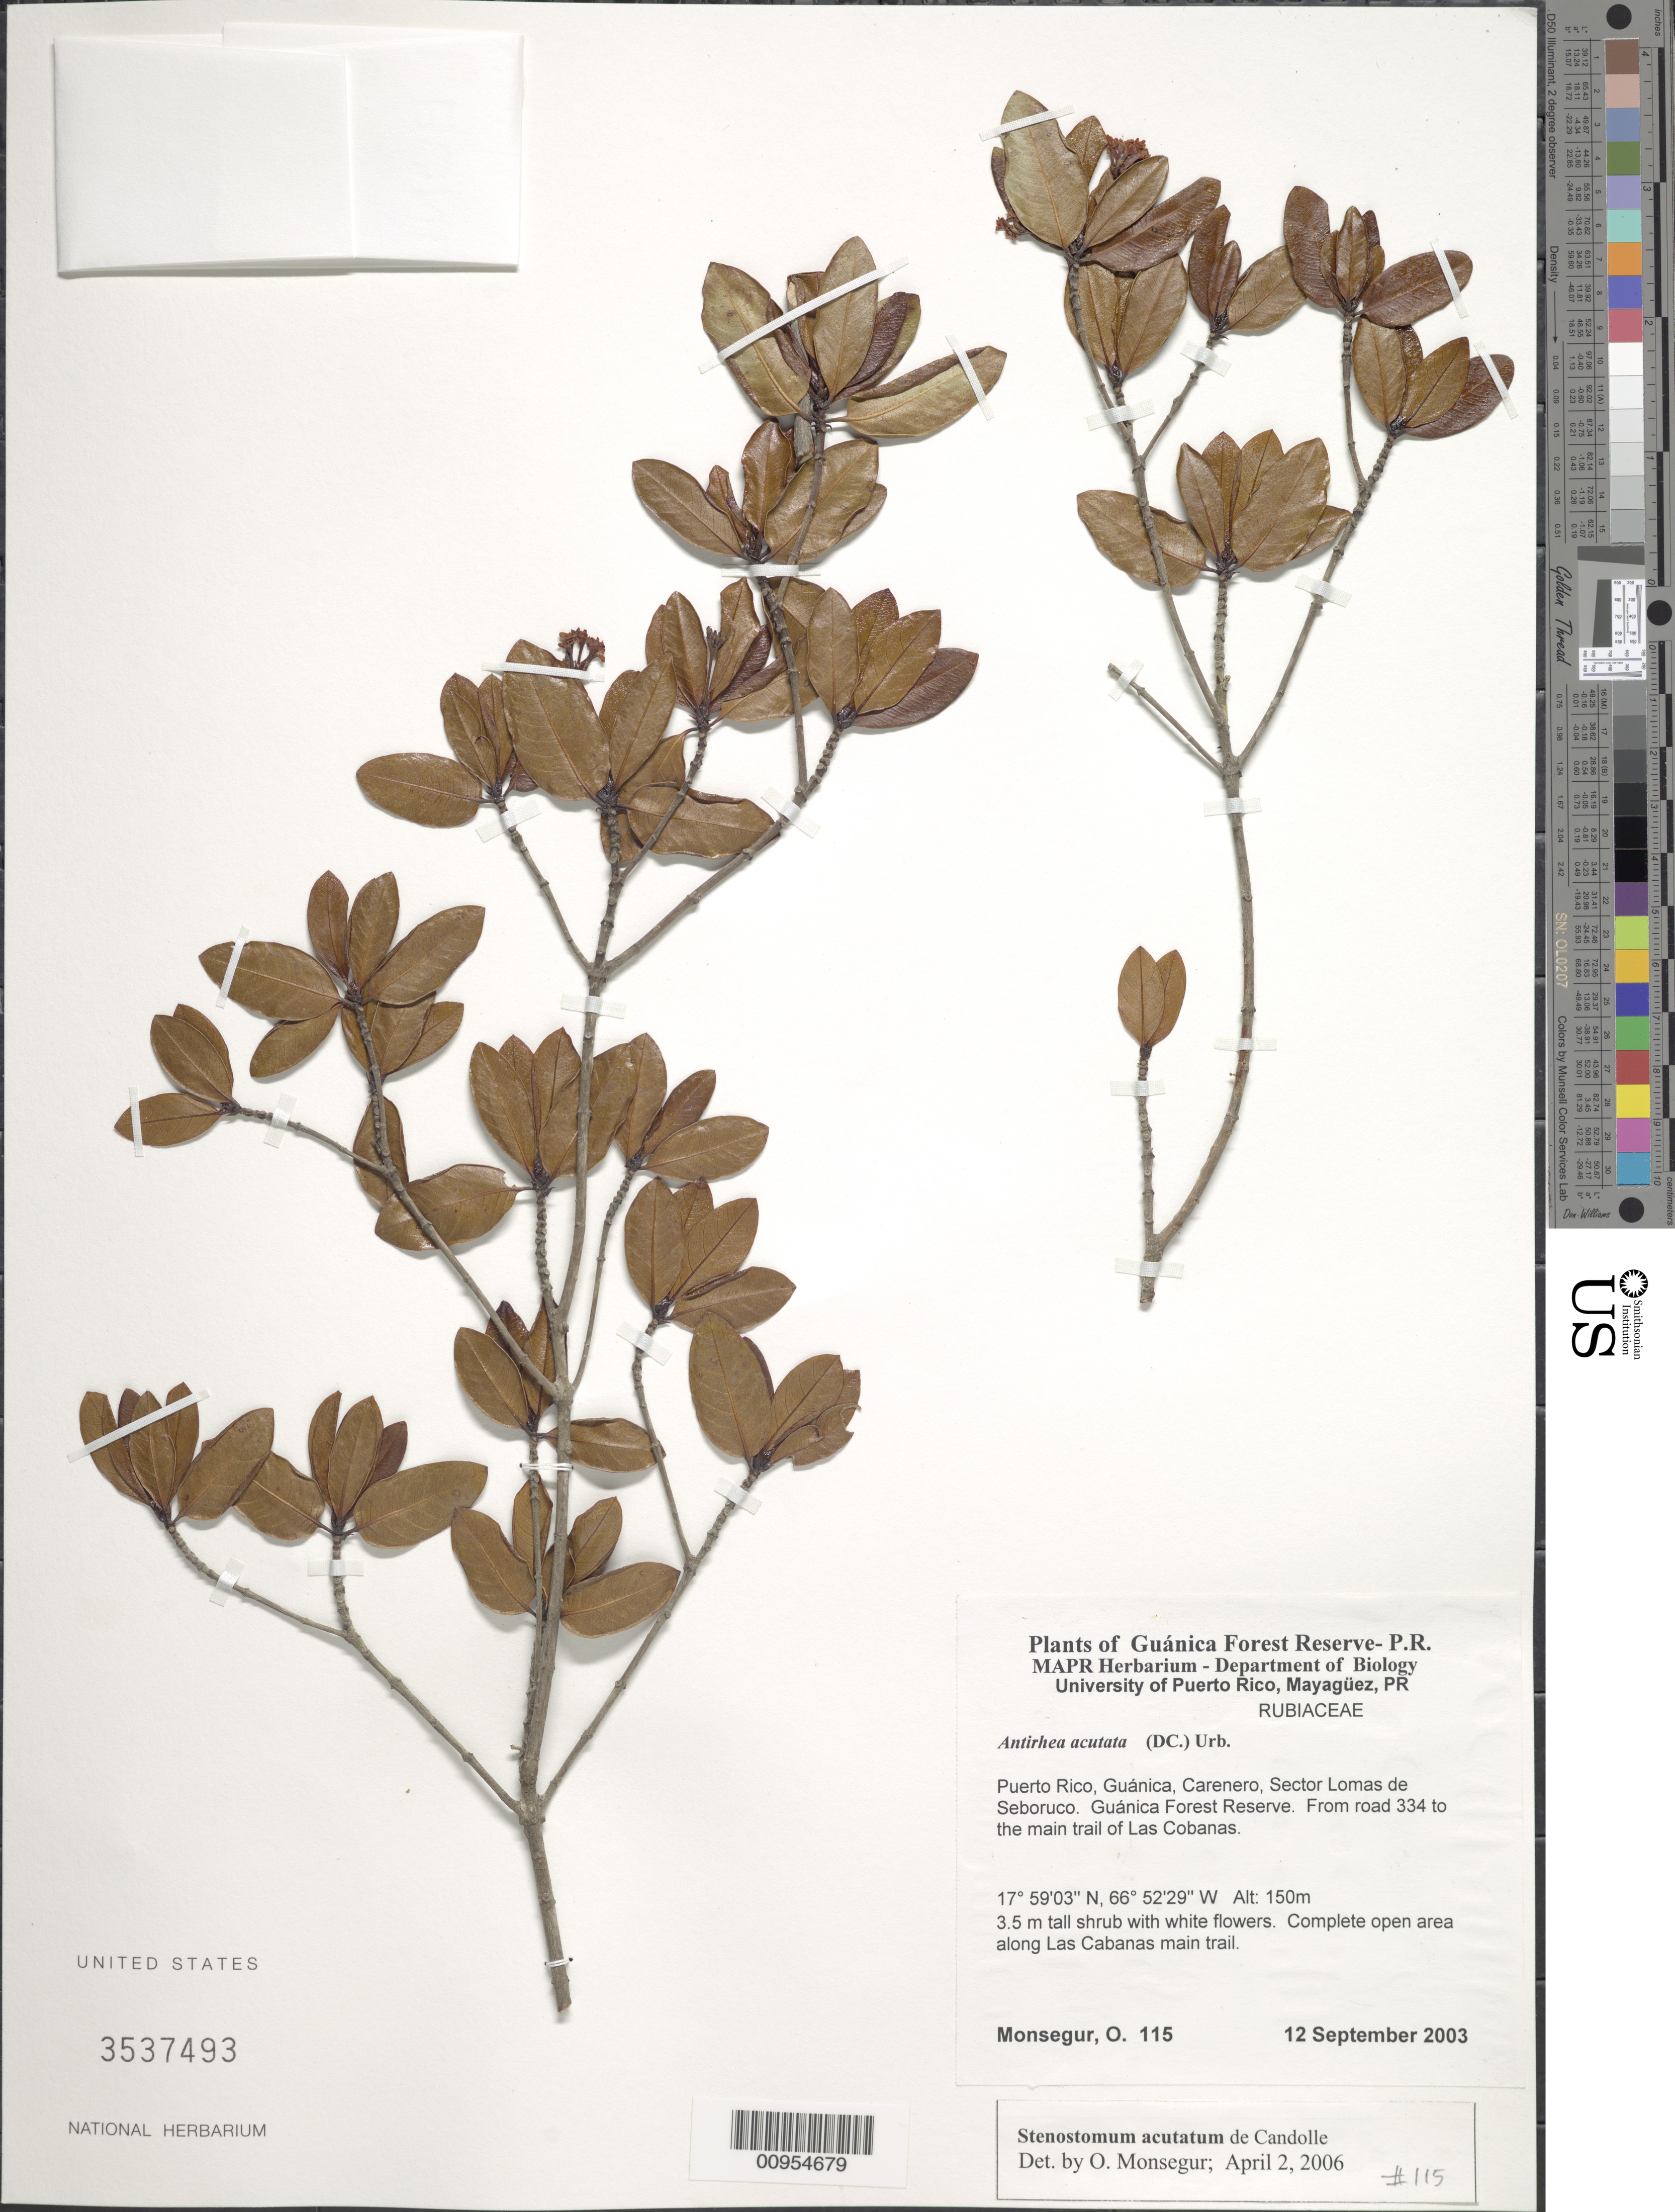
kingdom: Plantae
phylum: Tracheophyta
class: Magnoliopsida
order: Gentianales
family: Rubiaceae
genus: Stenostomum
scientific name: Stenostomum acutatum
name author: DC.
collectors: O. Monsegur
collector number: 115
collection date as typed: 12 Sep 2003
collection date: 2003-09-12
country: Puerto Rico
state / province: Guánica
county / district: Carenero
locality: Sector Lomas de Seboruco. Guánica Forest Reserve. From road 334 to the main trail of Las Cobanas.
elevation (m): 150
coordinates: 17.59032, 66.52291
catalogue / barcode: US 3537493